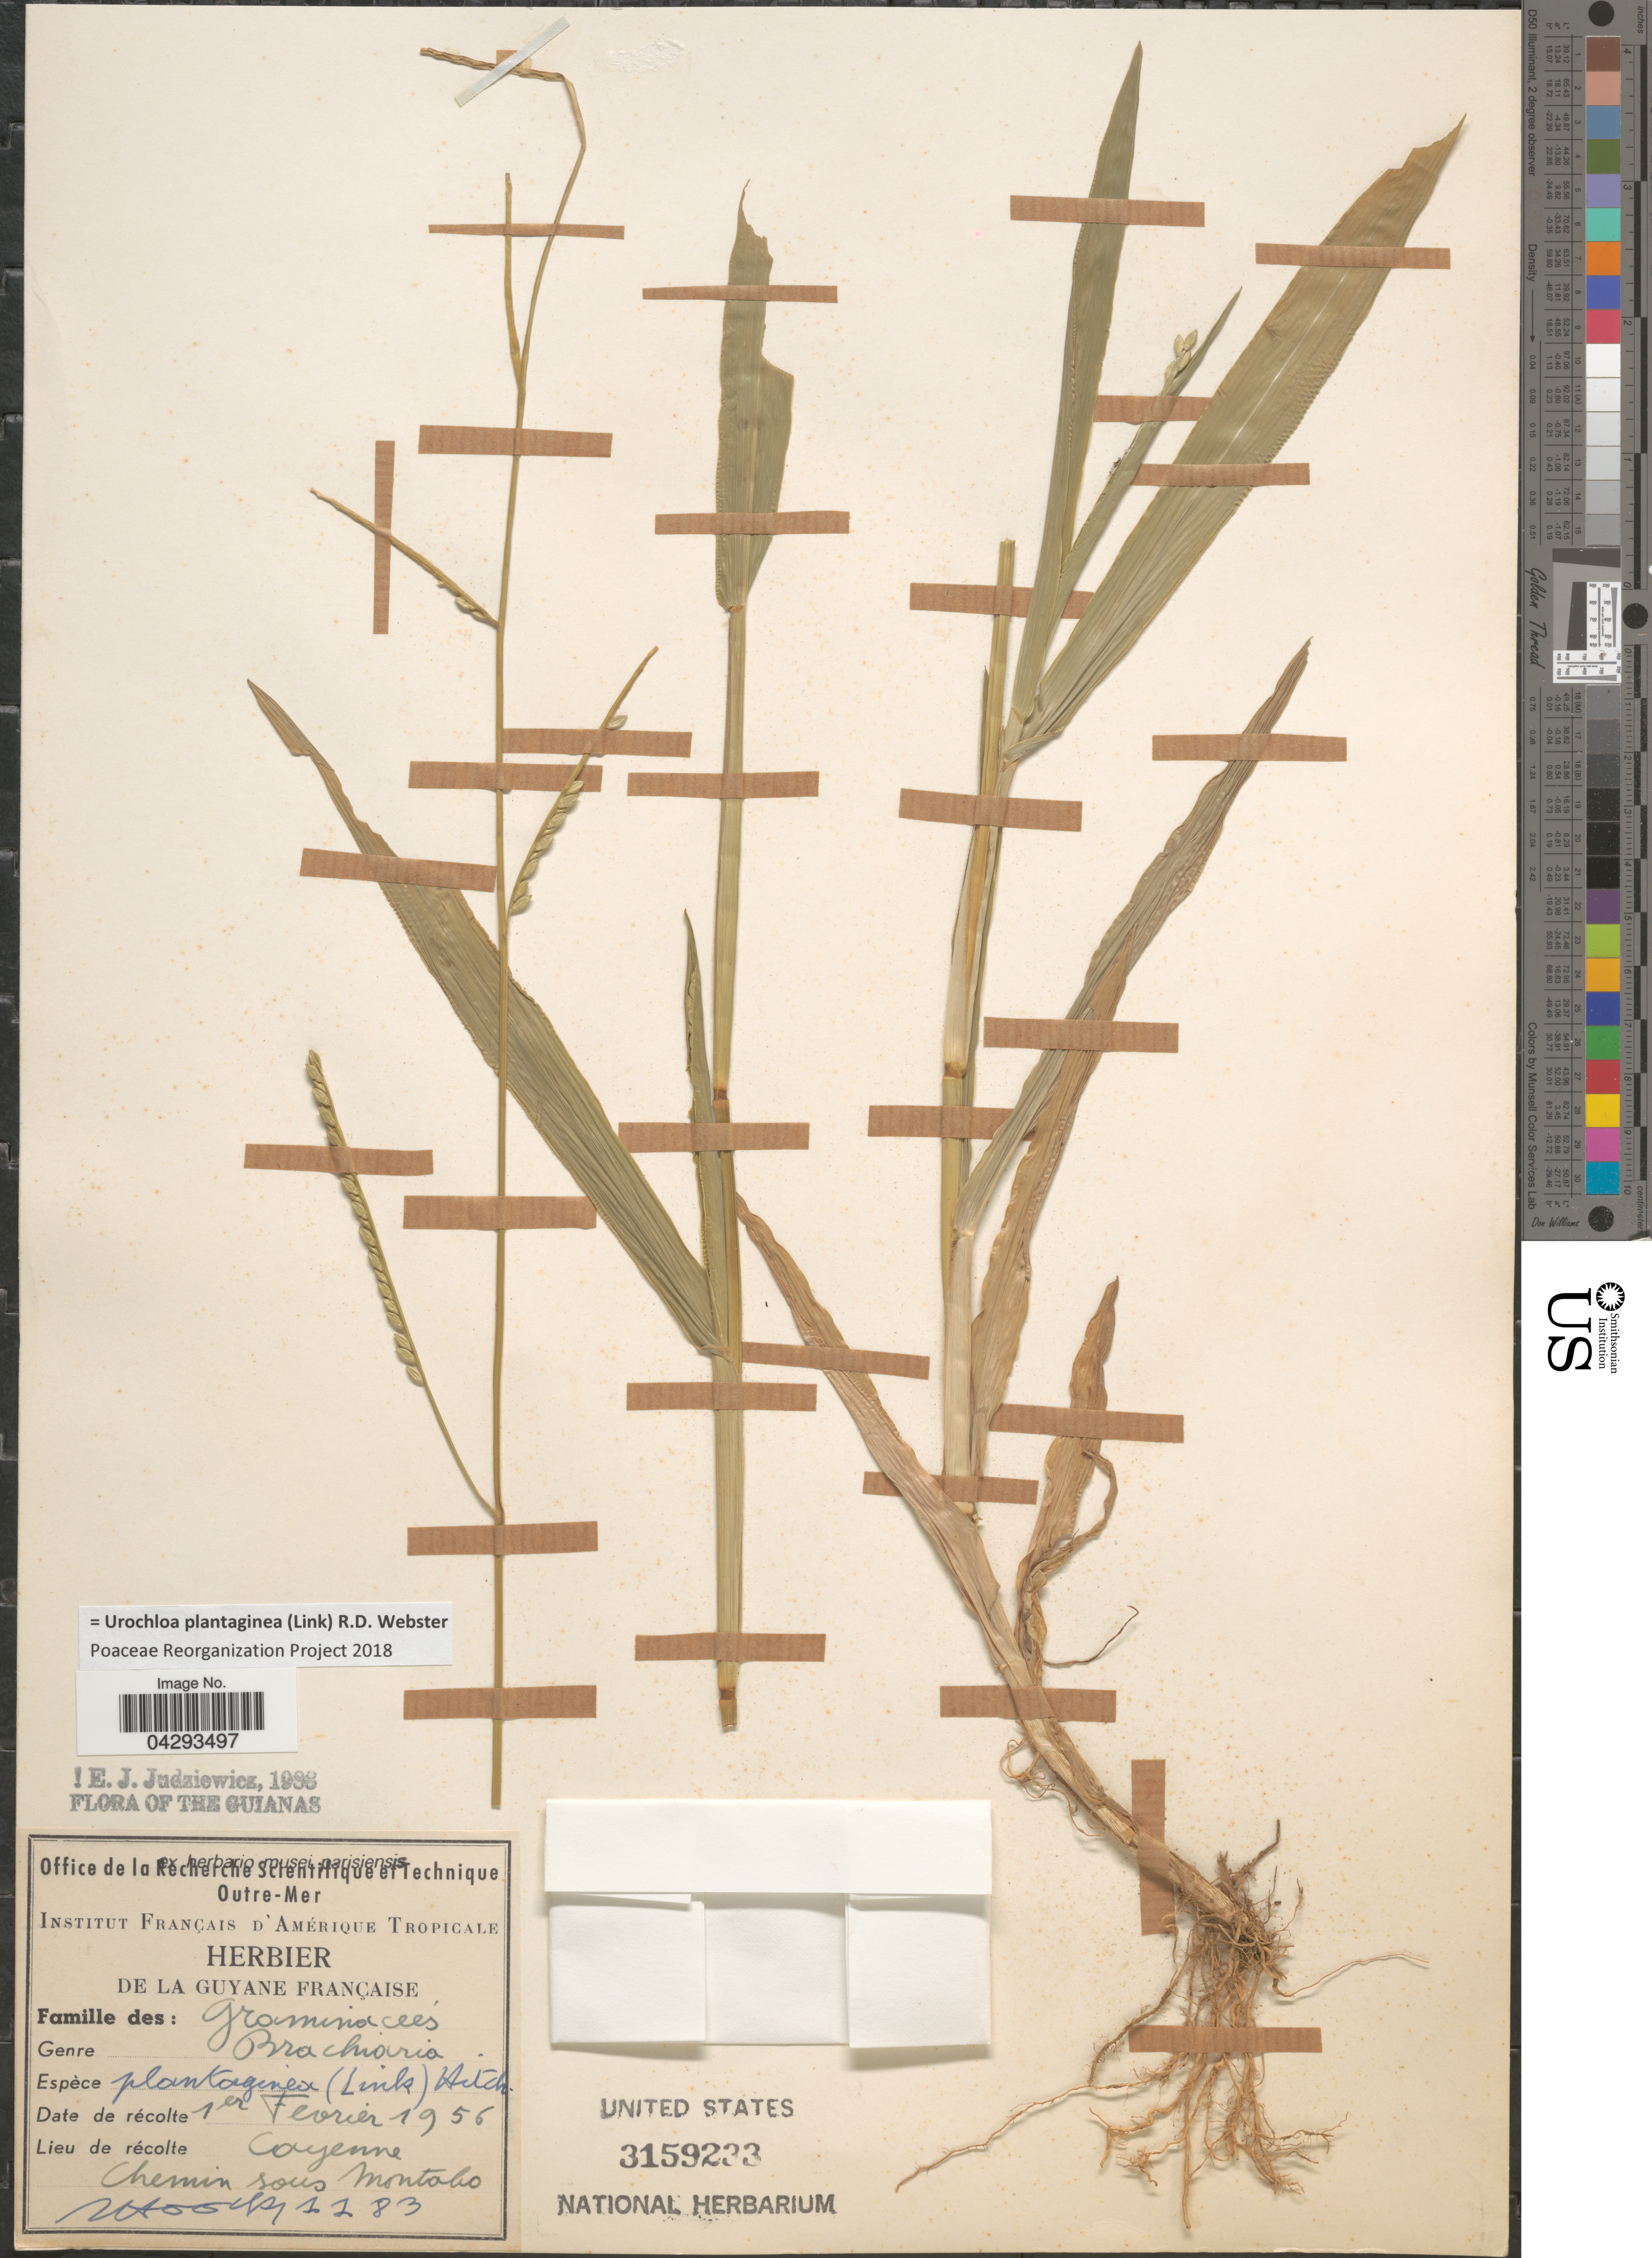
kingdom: Plantae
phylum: Tracheophyta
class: Liliopsida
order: Poales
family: Poaceae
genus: Urochloa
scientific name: Urochloa plantaginea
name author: (Link) R.D. Webster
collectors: J. Hoock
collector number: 1183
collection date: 1956-02-01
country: French Guiana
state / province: Cayenne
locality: Guianas. Chemin sous Montabo.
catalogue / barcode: US 3159233